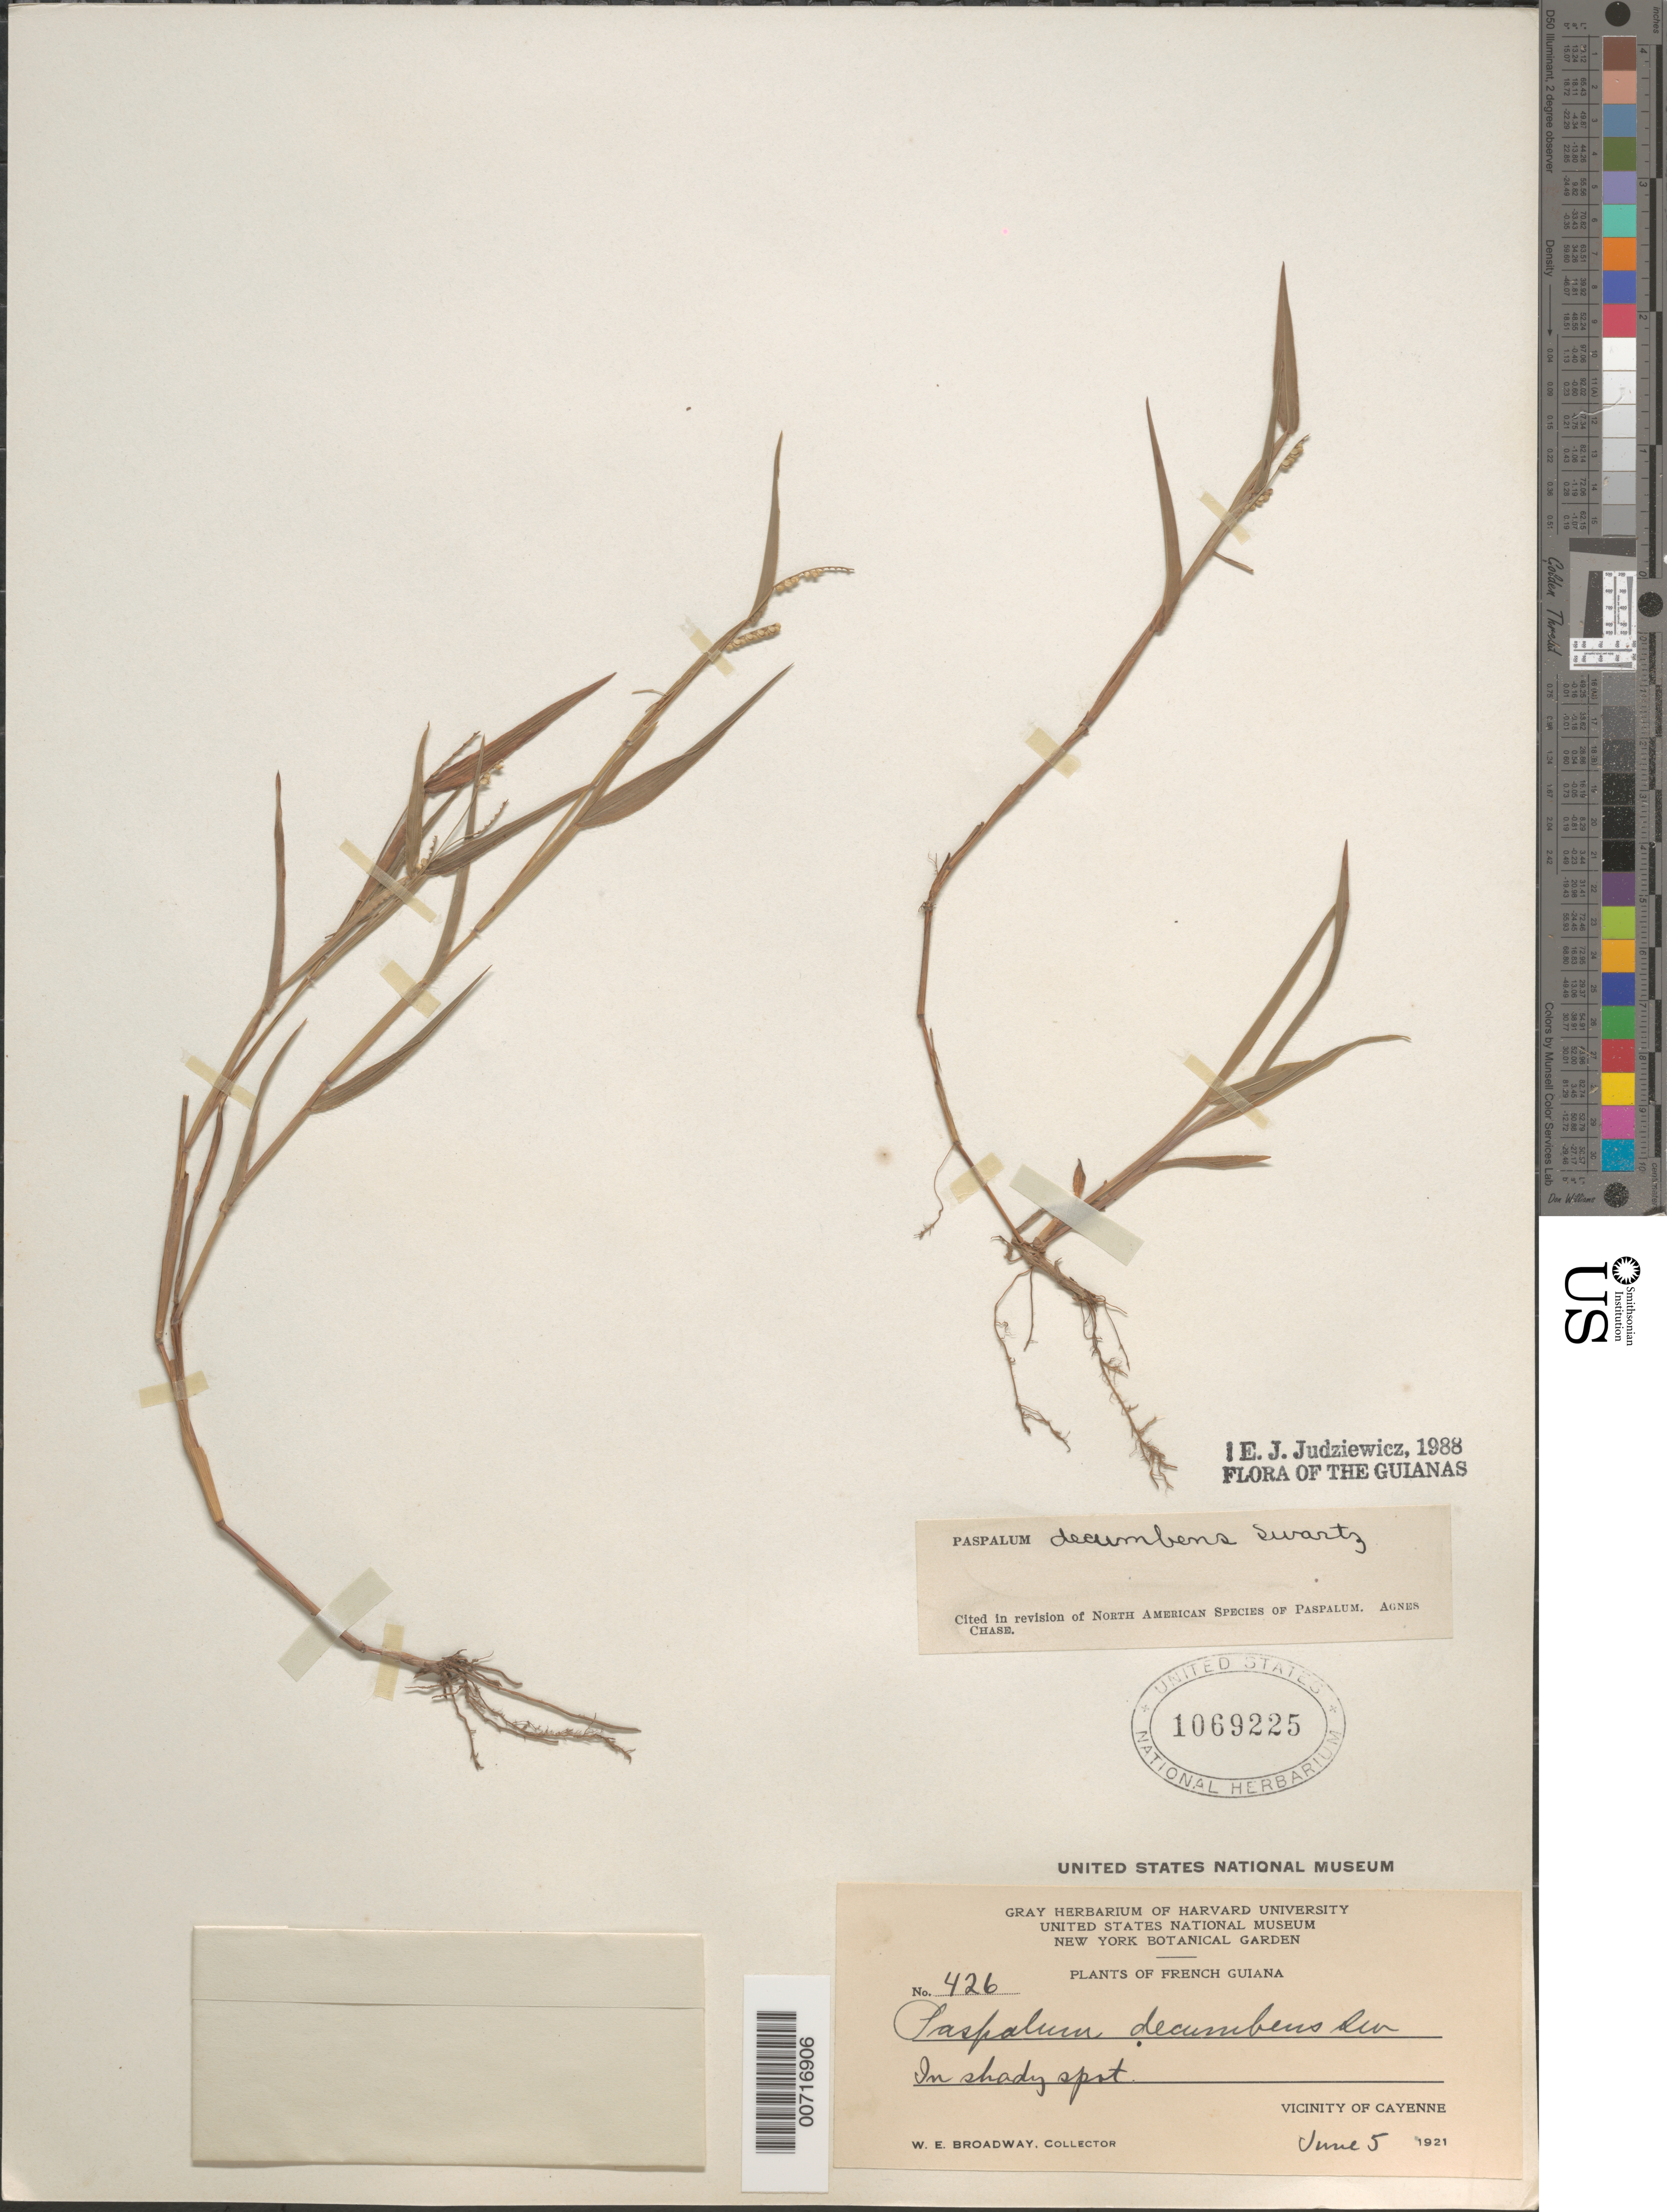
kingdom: Plantae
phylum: Tracheophyta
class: Liliopsida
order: Poales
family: Poaceae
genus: Paspalum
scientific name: Paspalum decumbens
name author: Sw.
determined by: Judziewicz, E. J.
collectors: W. E. Broadway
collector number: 426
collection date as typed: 5-Jun-21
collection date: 1921-06-05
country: French Guiana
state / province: Cayenne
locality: Cayenne, vic.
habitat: In shade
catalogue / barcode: US 1069225